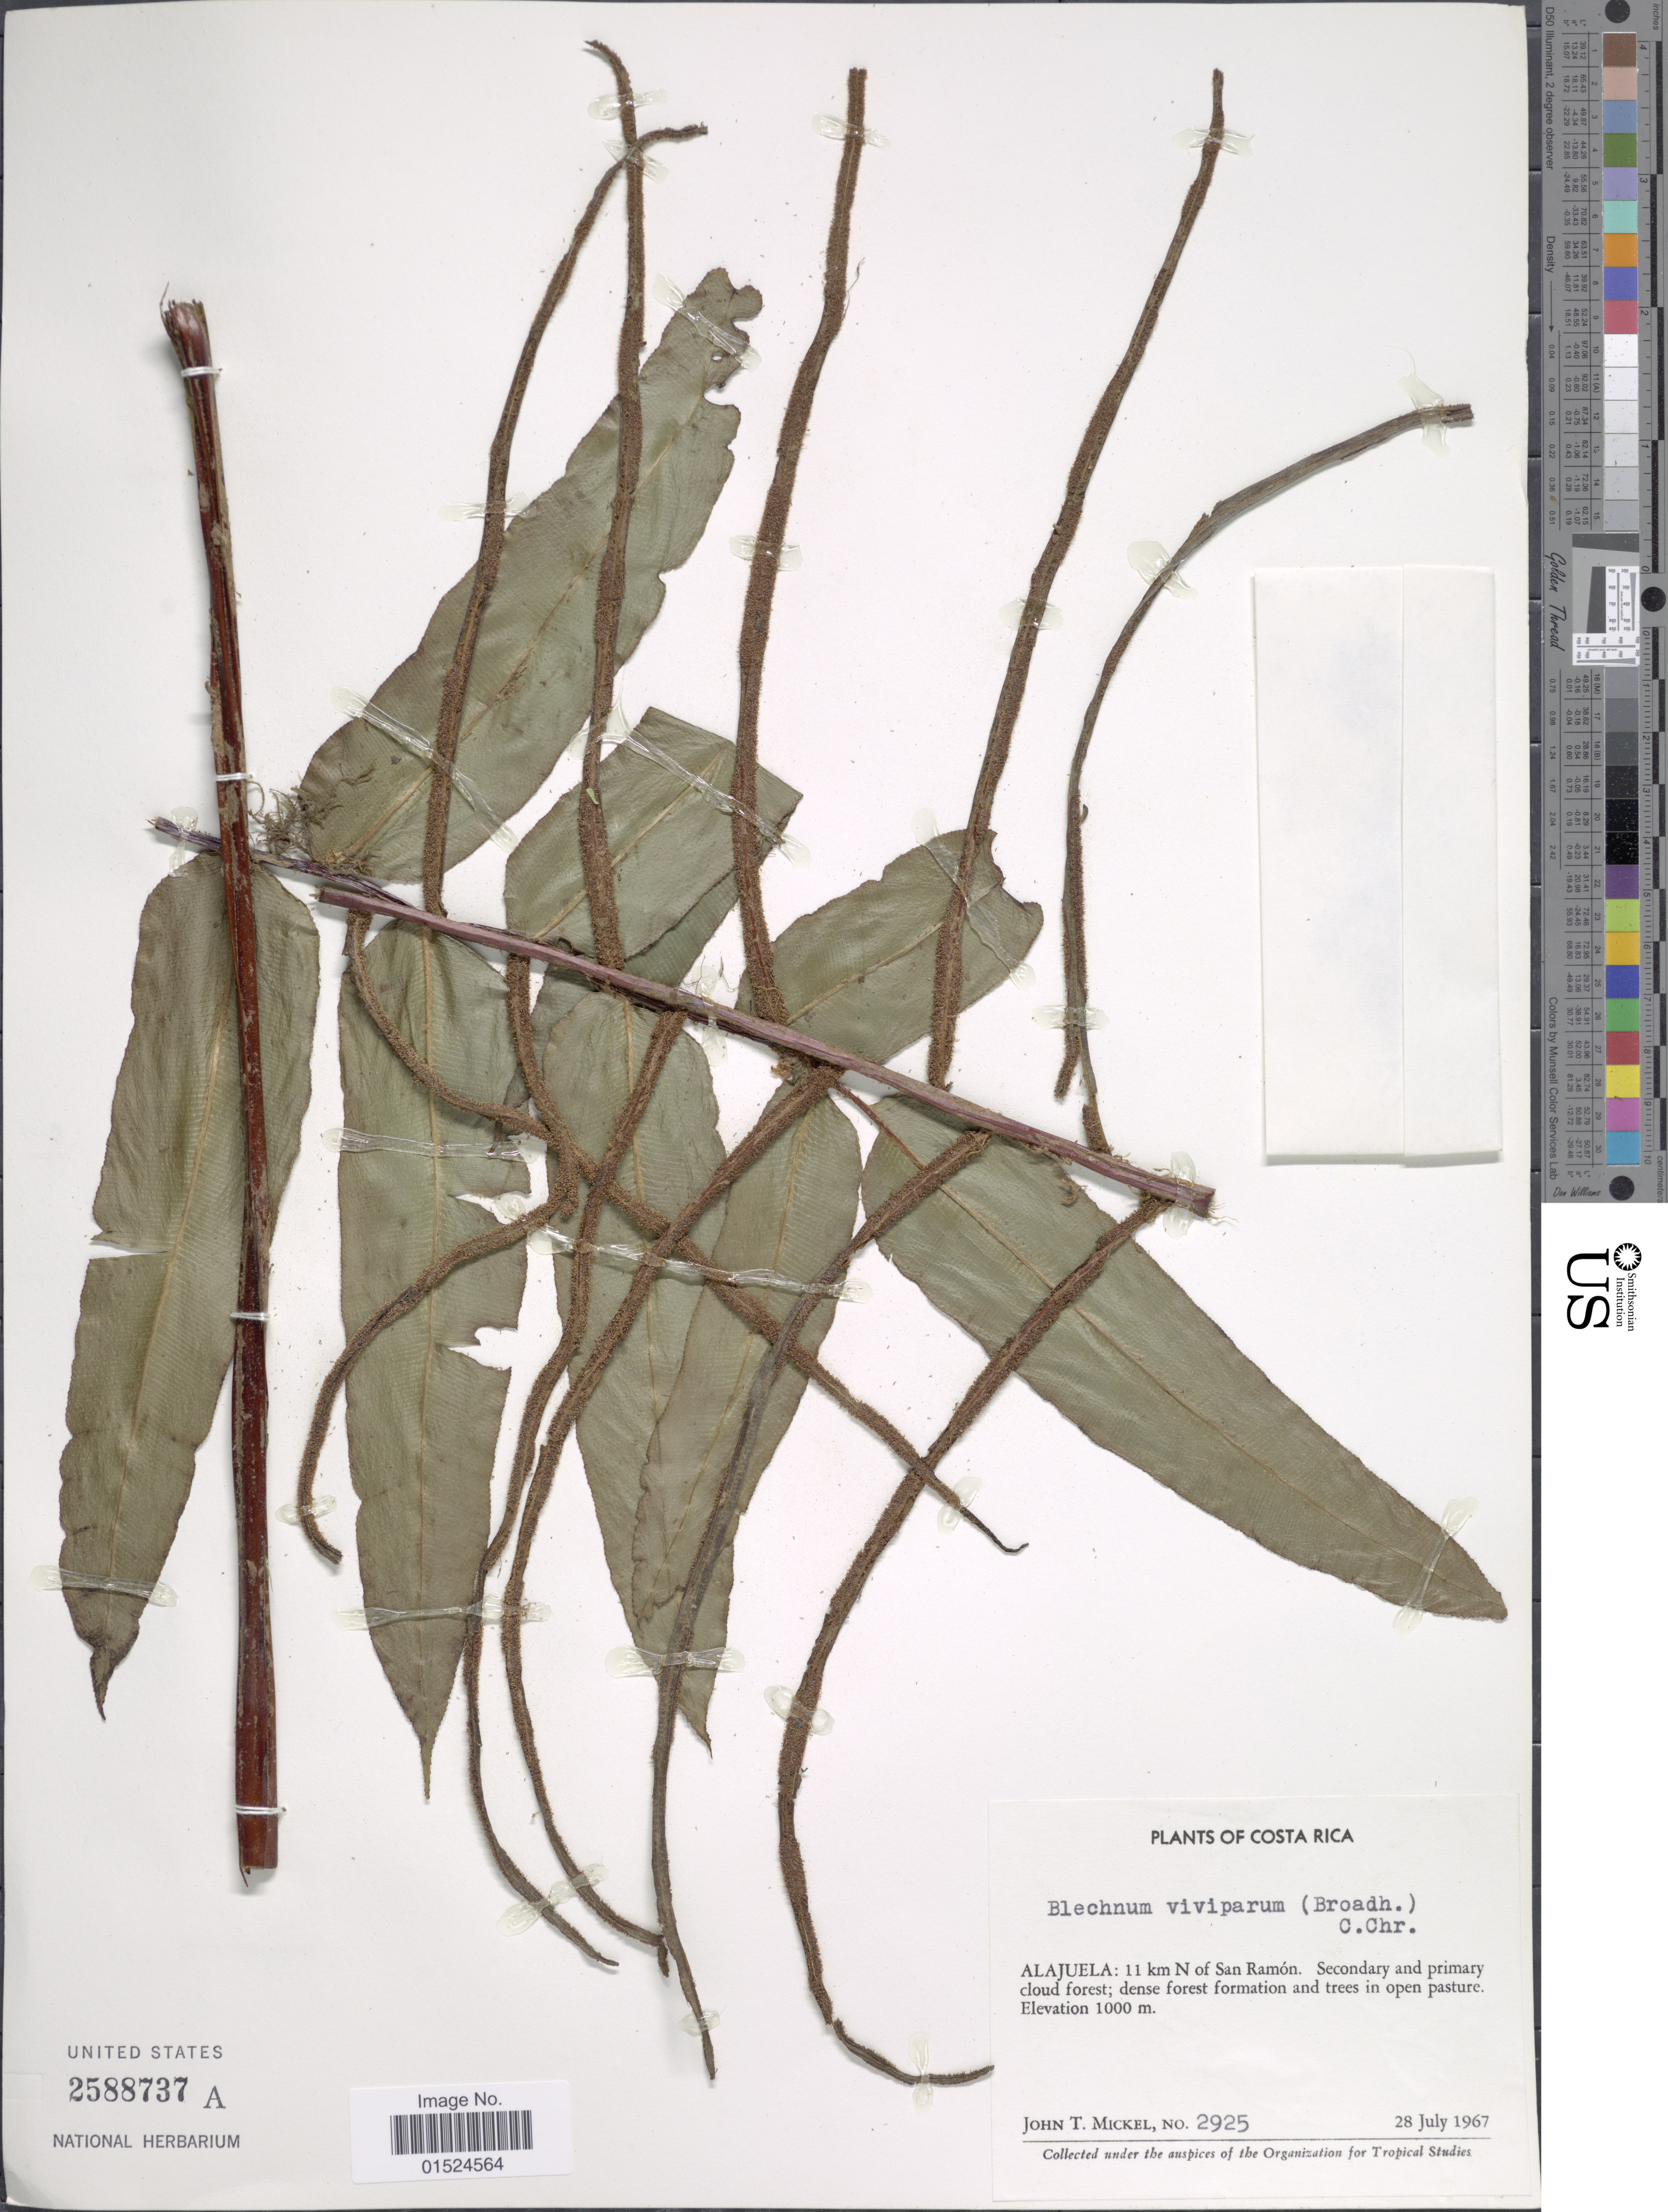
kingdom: Plantae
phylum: Tracheophyta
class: Polypodiopsida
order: Polypodiales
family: Blechnaceae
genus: Blechnum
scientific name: Blechnum viviparum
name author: (Broadh.) C. Chr.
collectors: J. T. Mickel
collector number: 2925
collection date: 1967-07-28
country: Costa Rica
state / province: Alajuela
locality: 11 km N of San Ramón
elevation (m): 1000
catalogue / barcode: US 2588737A